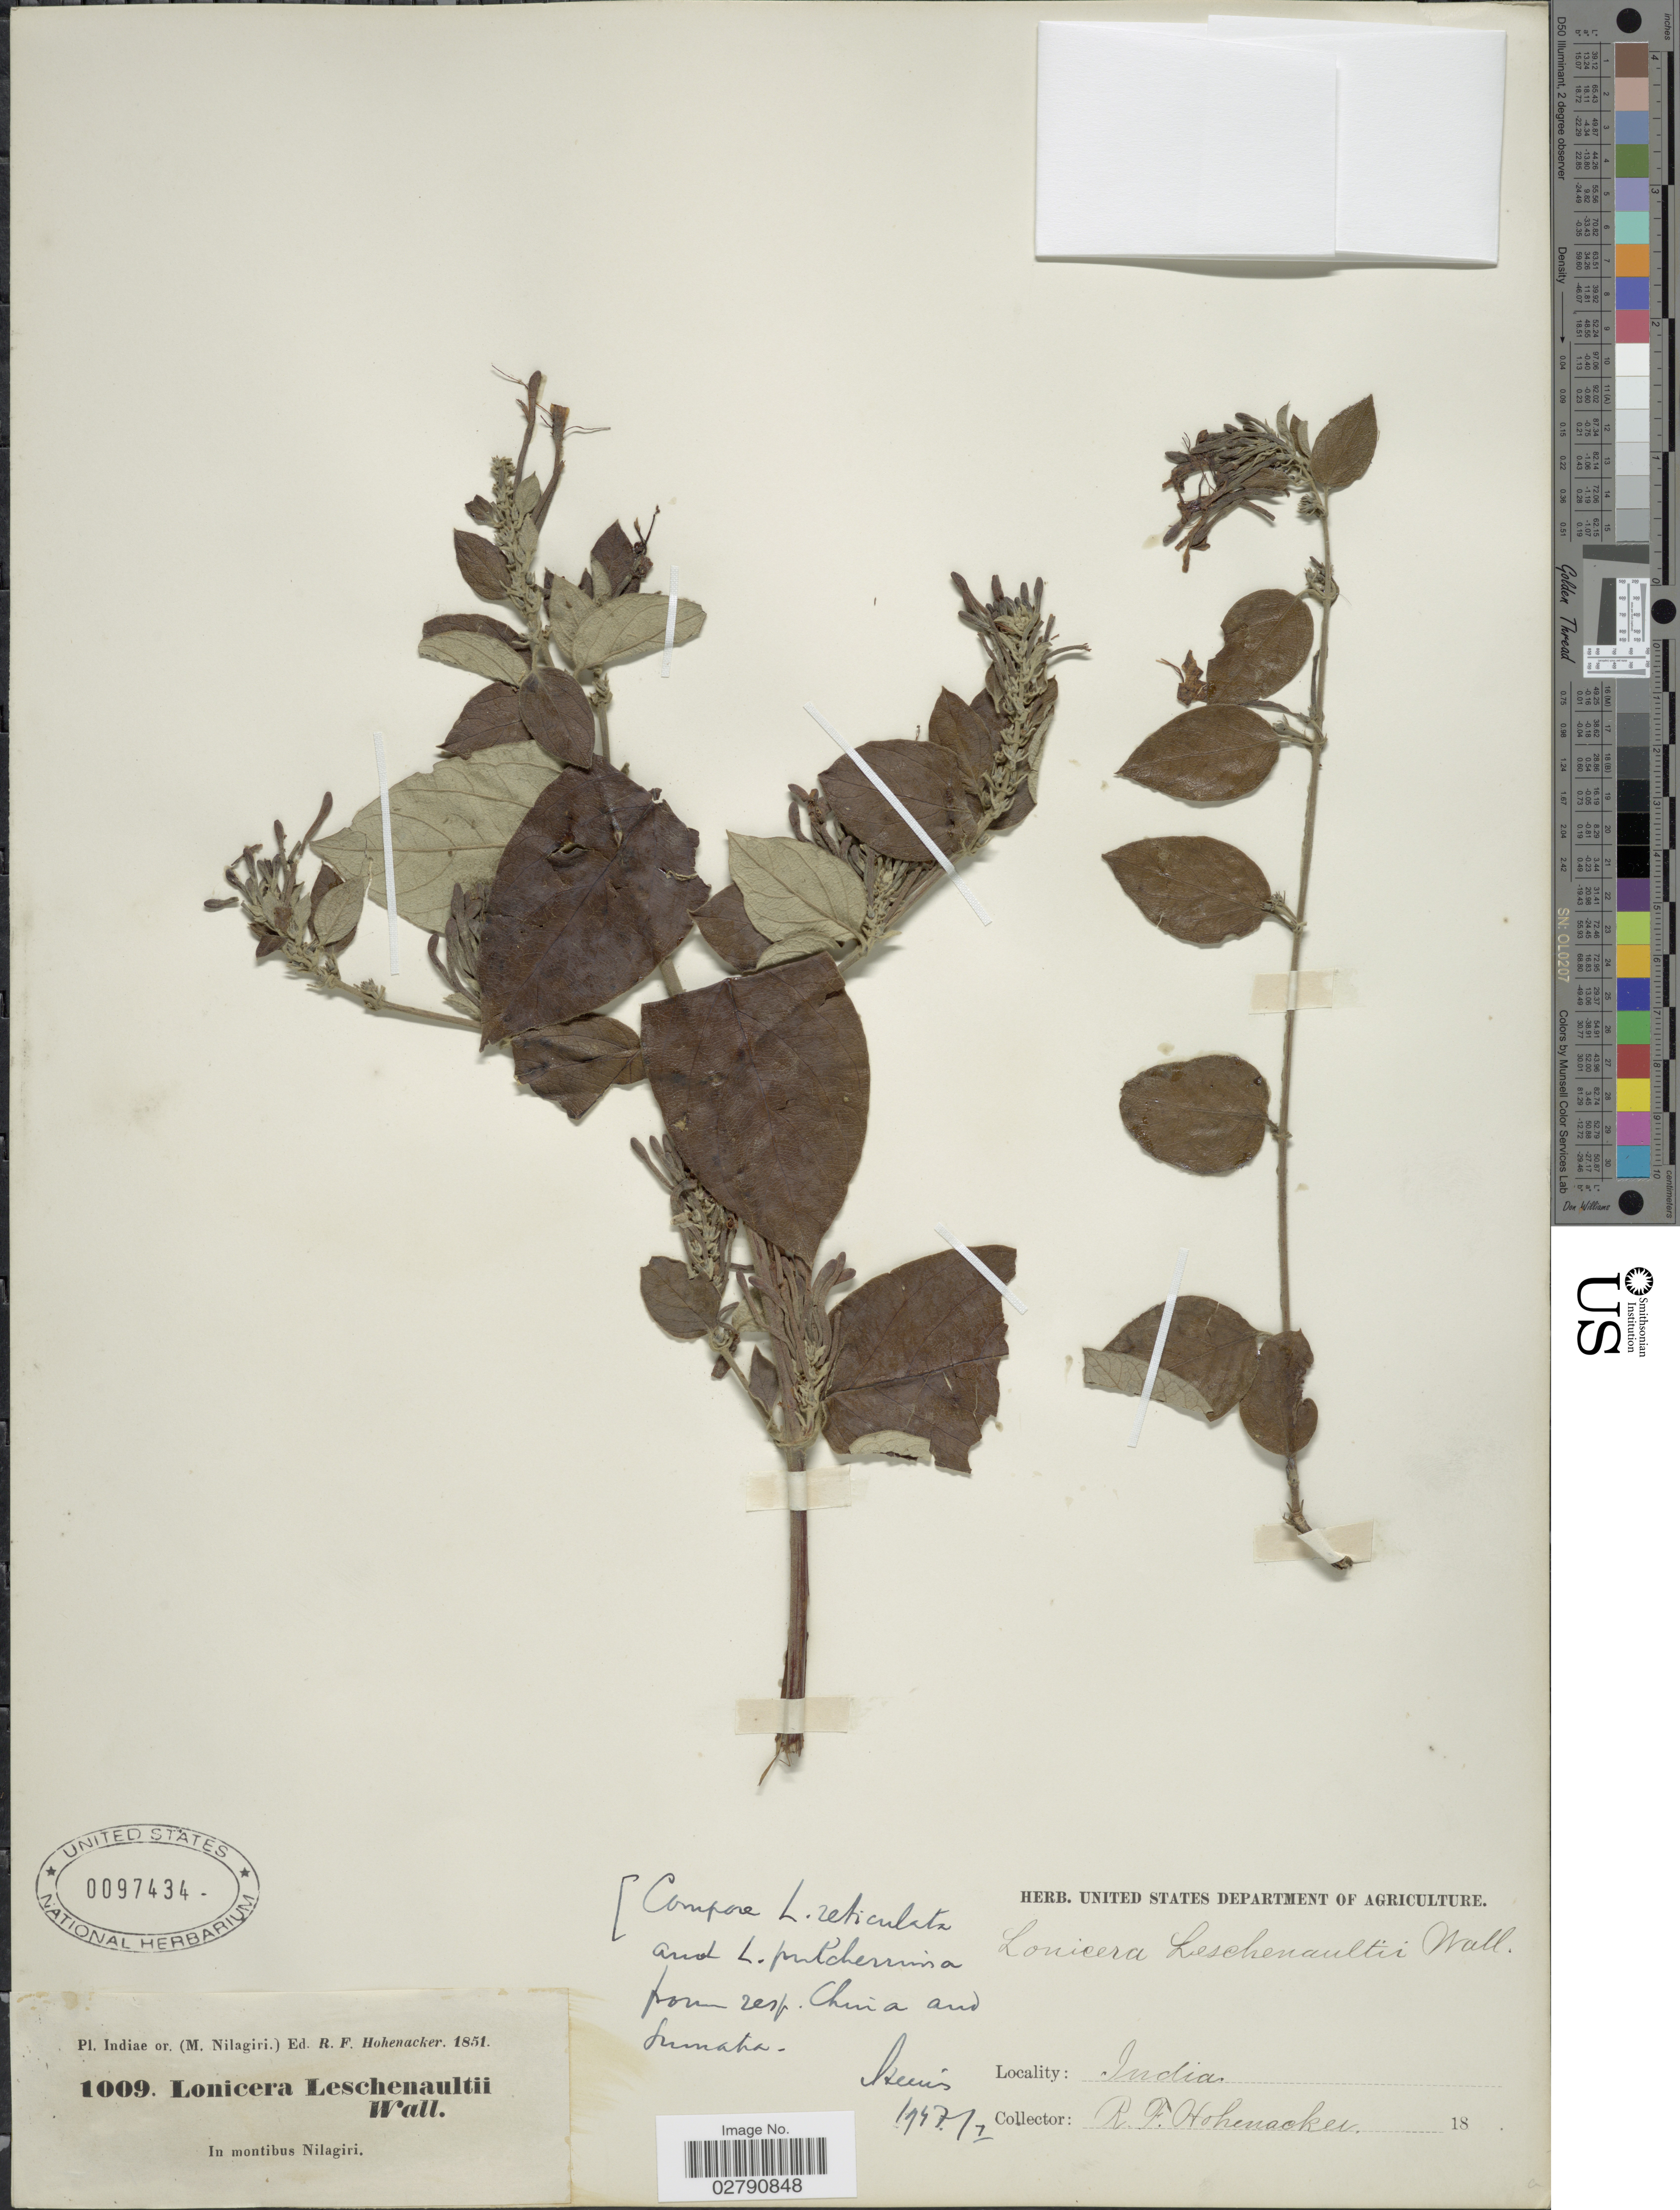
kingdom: Plantae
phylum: Tracheophyta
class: Magnoliopsida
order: Dipsacales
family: Caprifoliaceae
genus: Lonicera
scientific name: Lonicera leschenaultii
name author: Wall.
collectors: R. F. Hohenacker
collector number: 1009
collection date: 1851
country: India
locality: In montibus Nilagiri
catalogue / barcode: US 97434